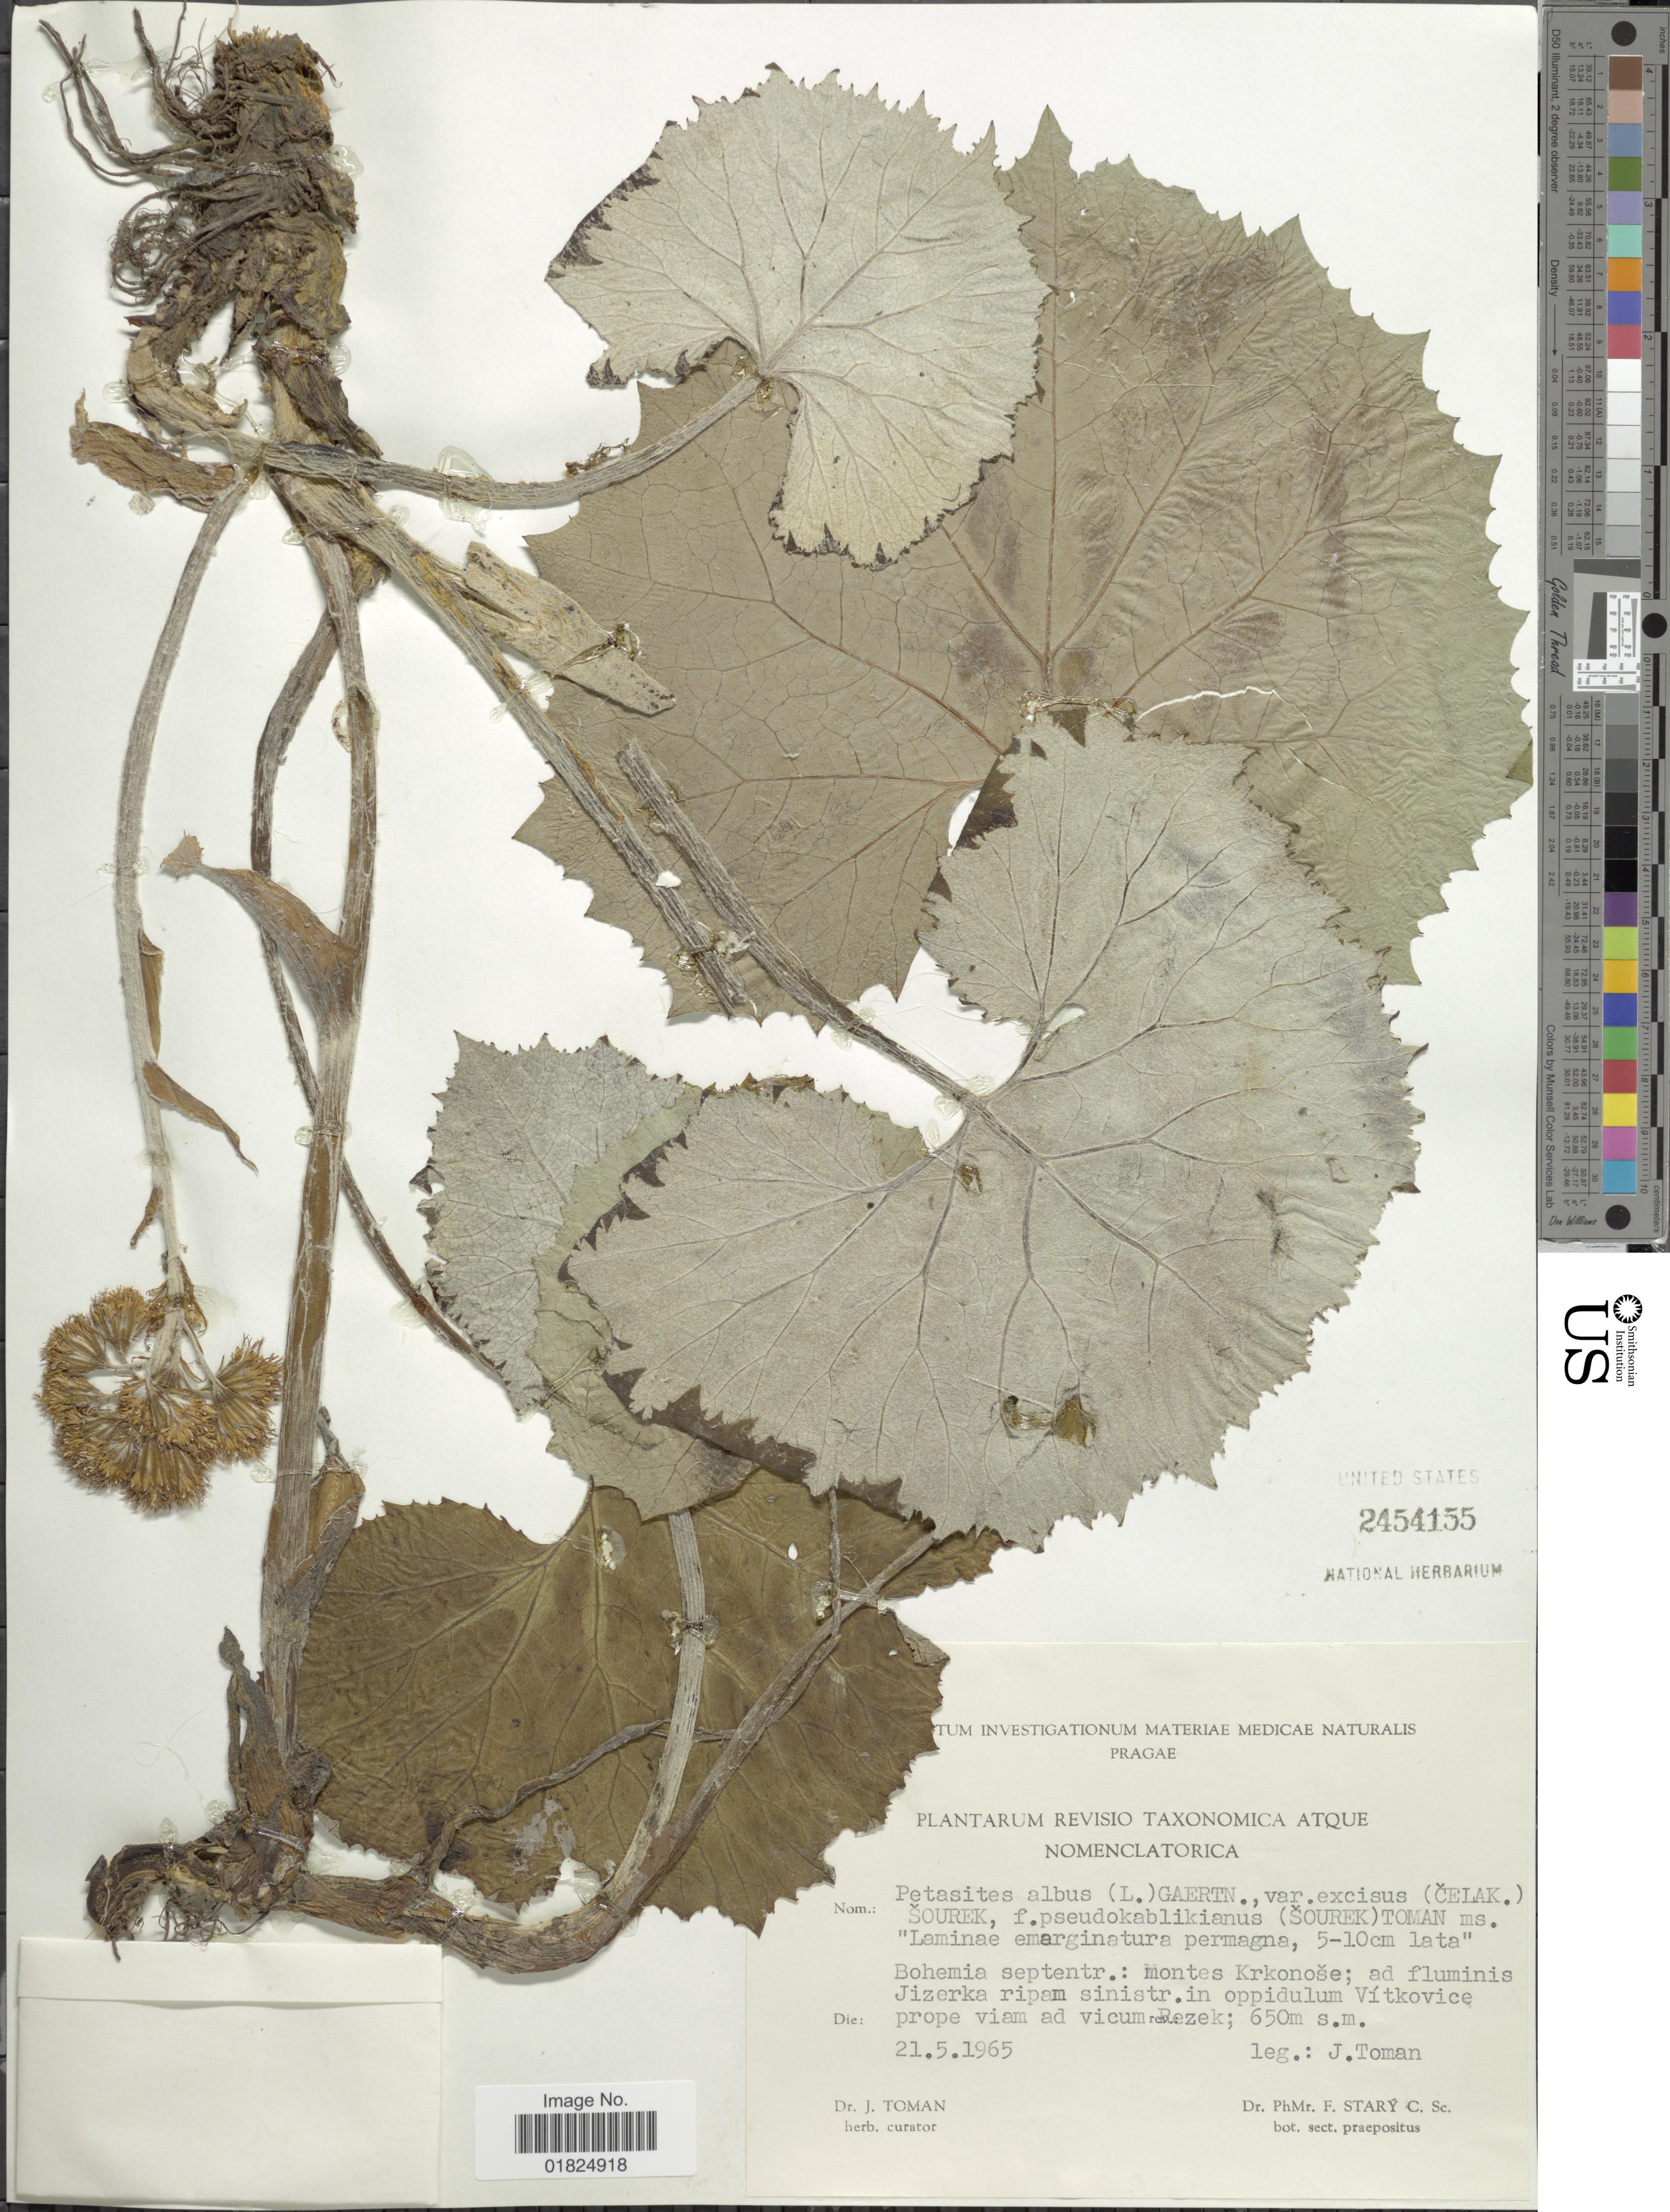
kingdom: Plantae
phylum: Tracheophyta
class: Magnoliopsida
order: Asterales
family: Asteraceae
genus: Petasites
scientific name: Petasites albus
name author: (L.) Gaertn.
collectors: J. Toman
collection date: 1965-05-21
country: Czechia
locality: Bohemia septentr.: montes Krkonose; ad fluminis Jizerka ripam sinistr. in oppidulum Vitkovice prope viam ad vicum Rezek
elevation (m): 650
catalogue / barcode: US 2454155